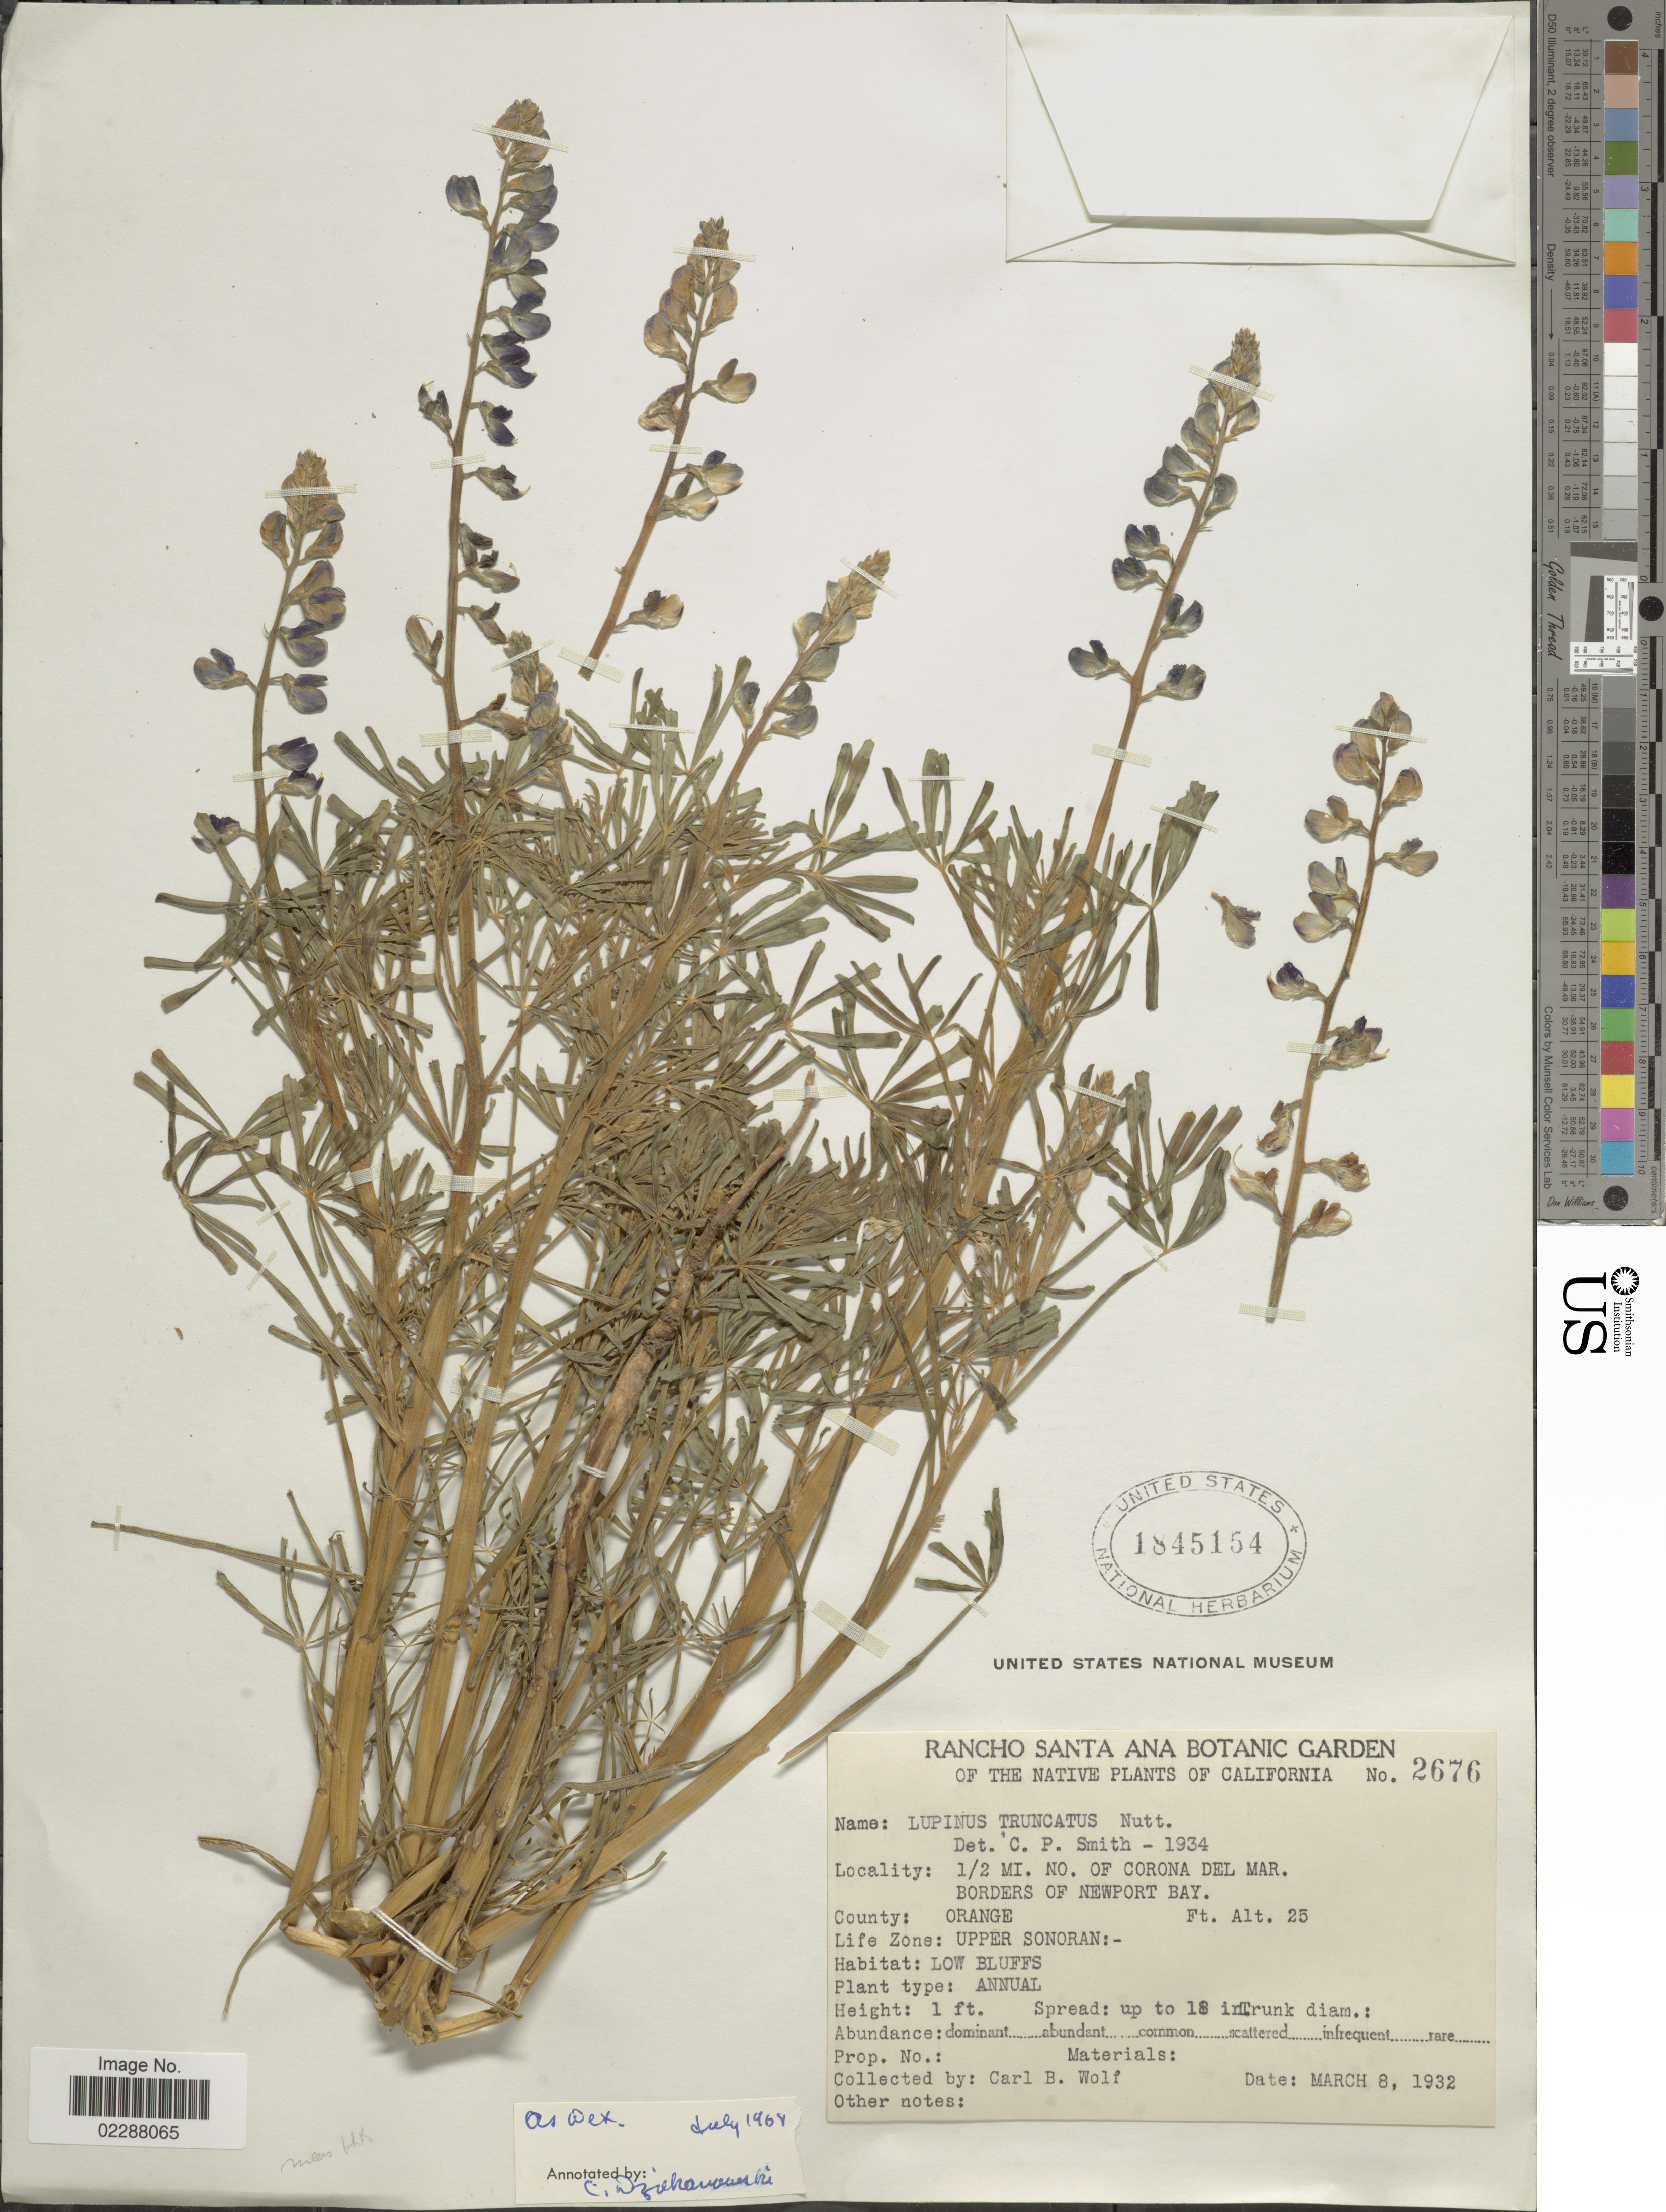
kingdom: Plantae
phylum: Tracheophyta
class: Magnoliopsida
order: Fabales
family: Fabaceae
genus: Lupinus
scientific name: Lupinus truncatus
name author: Nutt. ex Hook. & Arn.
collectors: C. B. Wolf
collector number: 2676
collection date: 1932-03-08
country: United States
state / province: California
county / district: Orange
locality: County Orange, Upper Sonoran, 1/2 mi. NO of Corona Del Mar, Borders of Newport Bay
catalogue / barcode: US 1845154